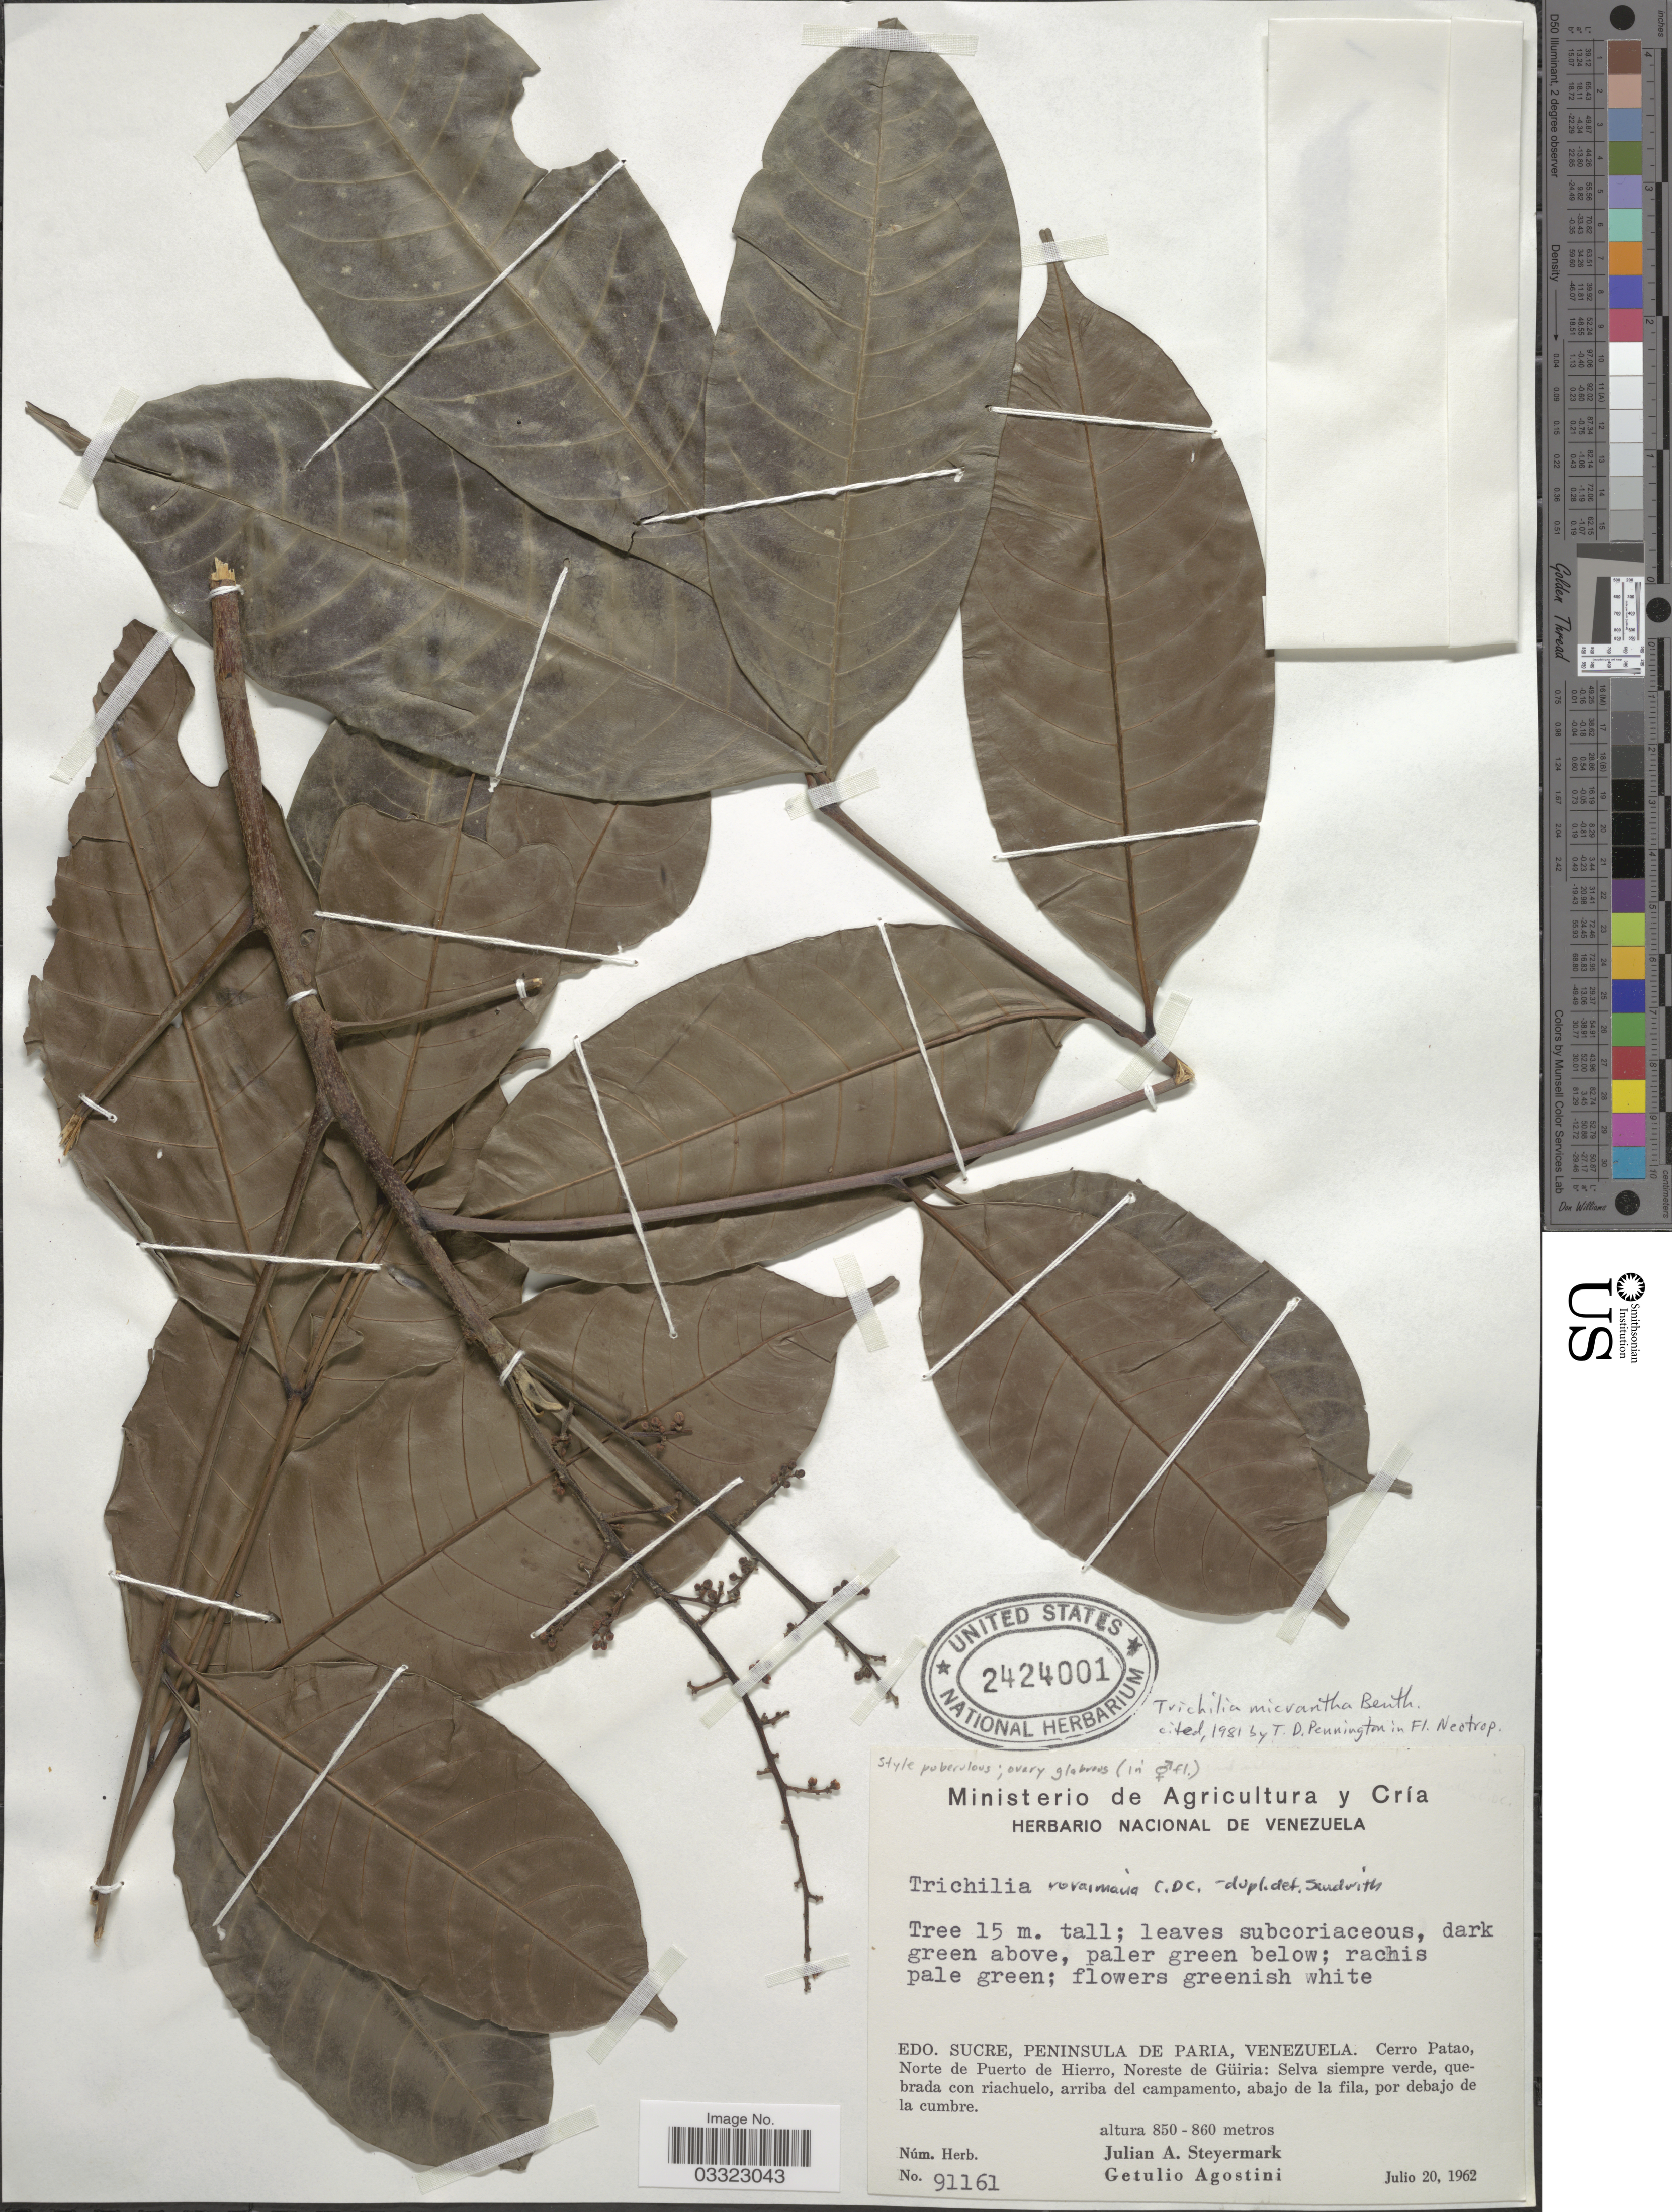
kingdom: Plantae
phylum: Tracheophyta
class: Magnoliopsida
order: Sapindales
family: Meliaceae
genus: Trichilia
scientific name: Trichilia micrantha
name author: Benth.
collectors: J. Steyermark & G. Agostini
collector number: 91161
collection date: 1962-07-20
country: Venezuela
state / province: Sucre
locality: Peninsula de Paria, Venezuela. Cerro Patao, Norte de Puerto de Hierro, Noreste de Güira.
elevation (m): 850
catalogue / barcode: US 2424001